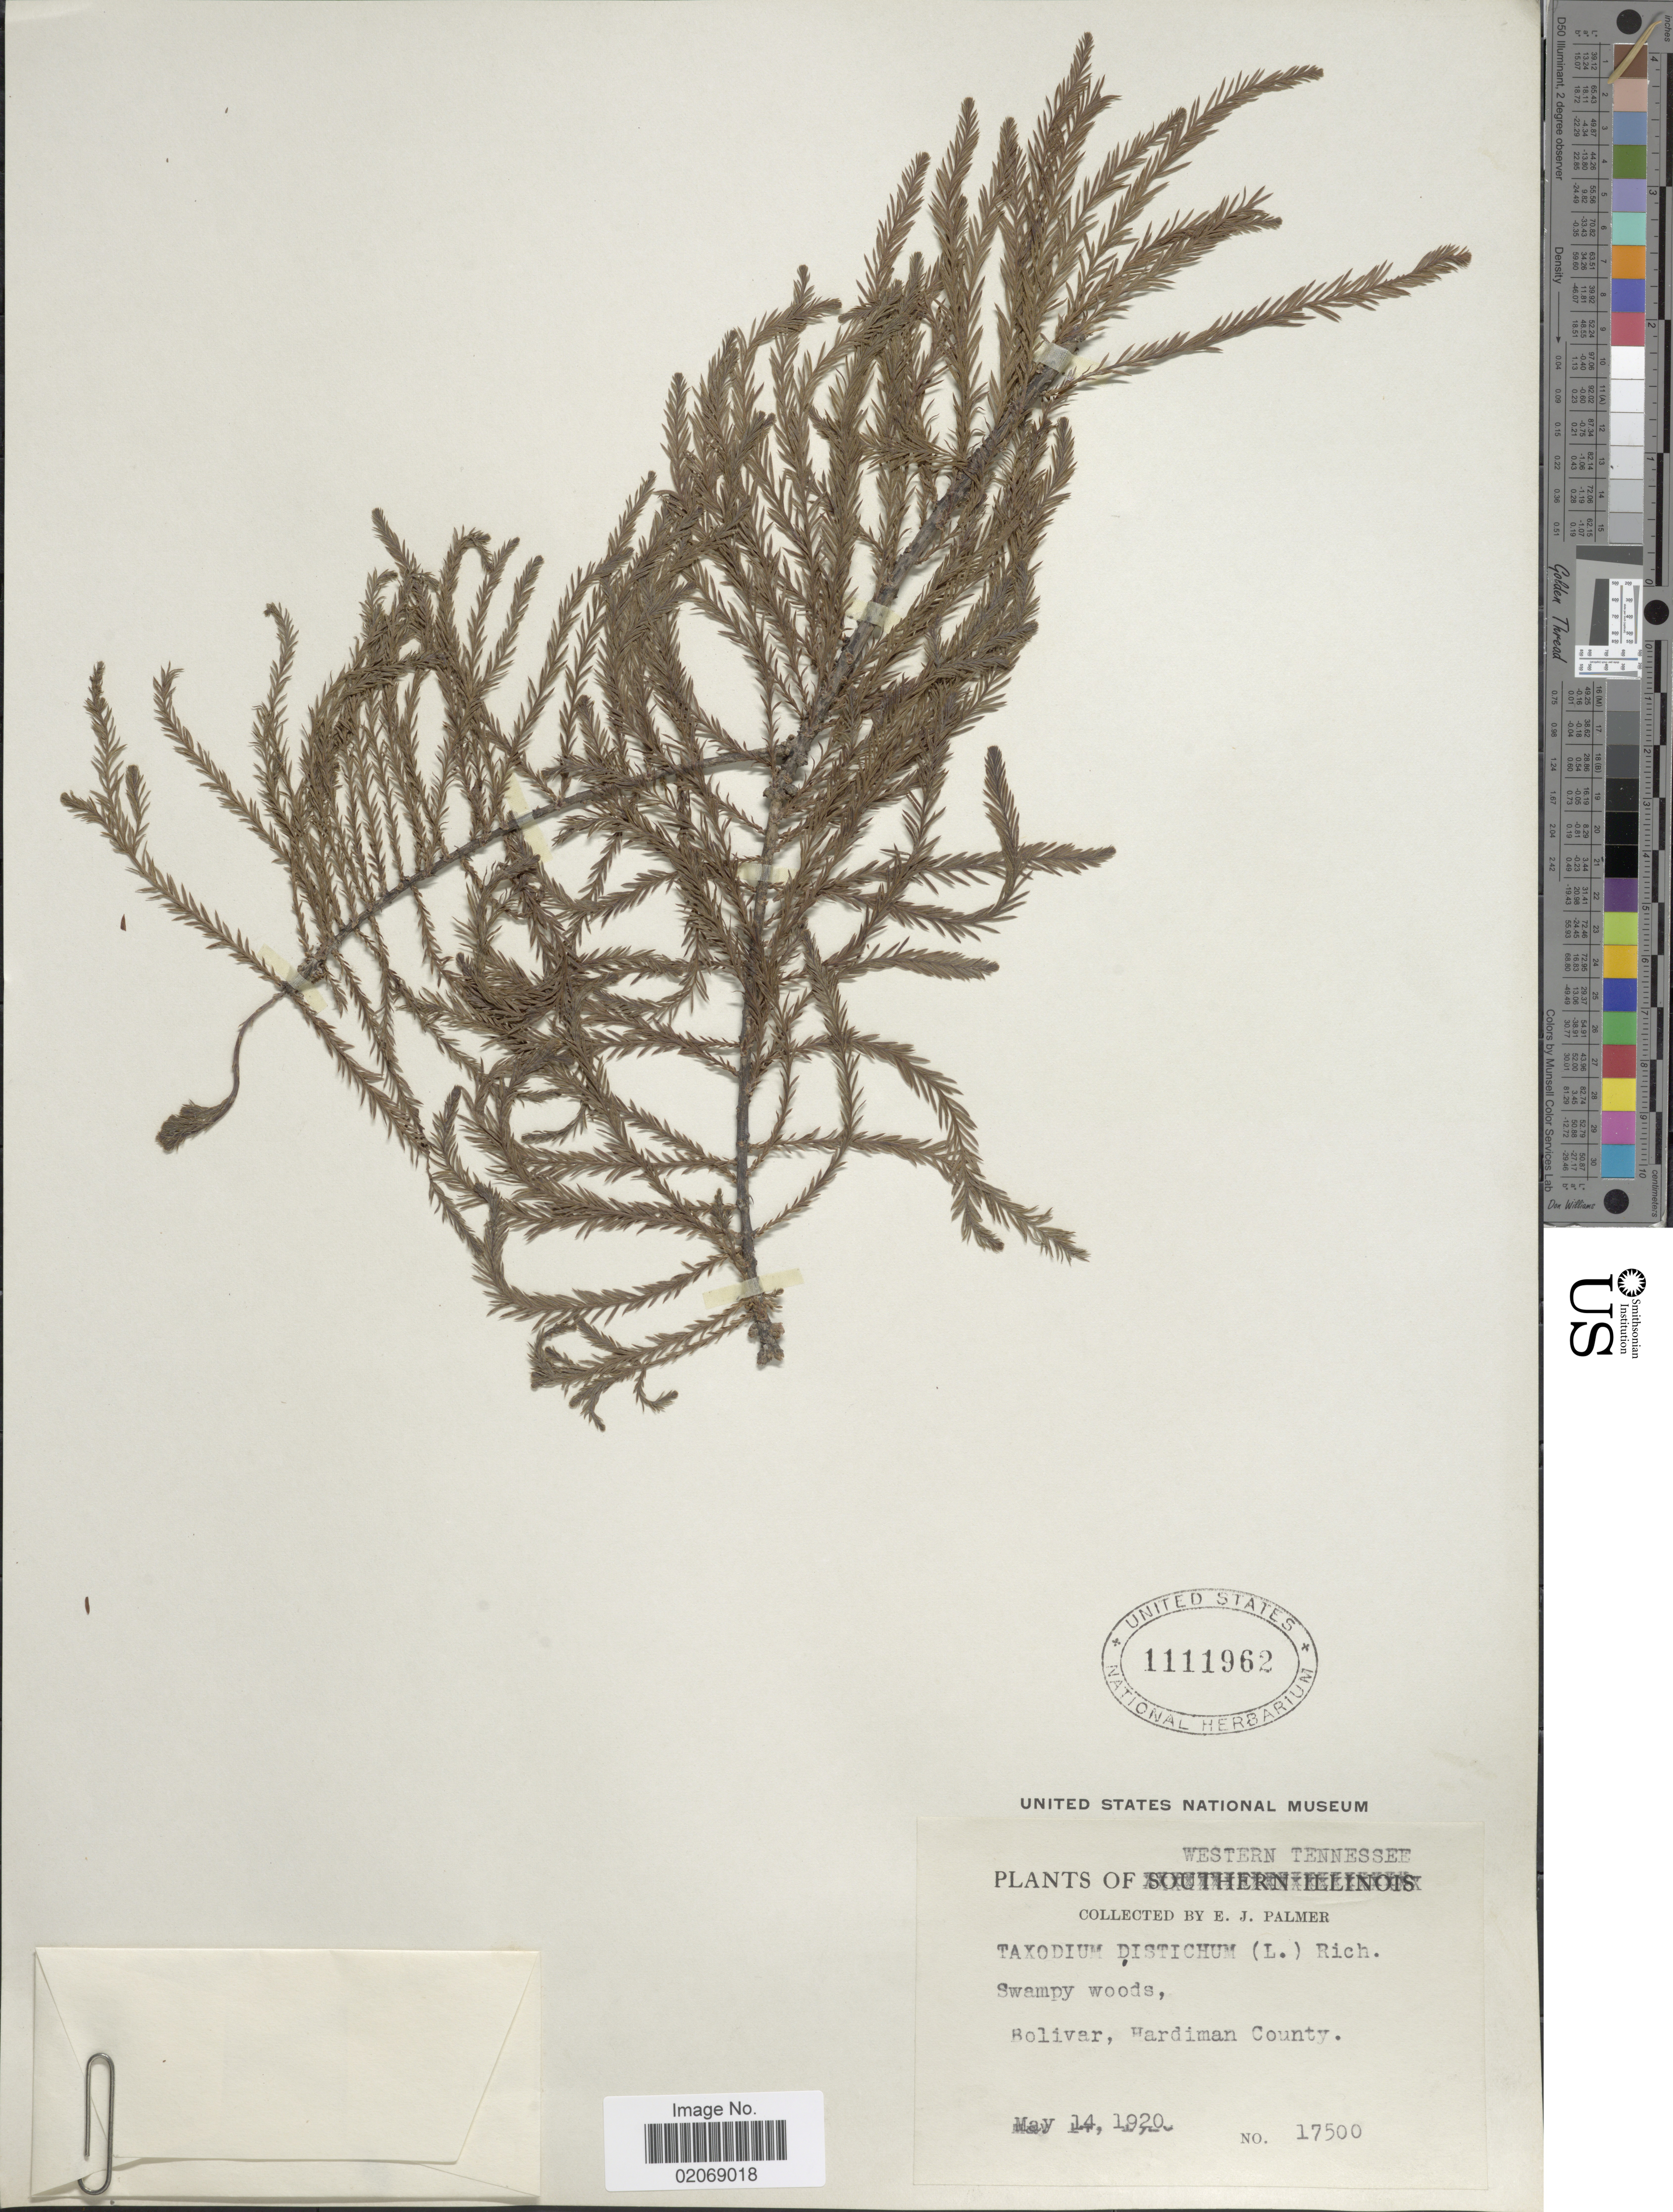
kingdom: Plantae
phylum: Tracheophyta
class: Pinopsida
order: Pinales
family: Cupressaceae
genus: Taxodium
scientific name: Taxodium distichum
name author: (L.) Rich.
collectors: E. J. Palmer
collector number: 17500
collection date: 1920-05-14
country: United States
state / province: Tennessee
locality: Western Tennessee, Bolivar, Hardiman County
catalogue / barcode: US 1111962